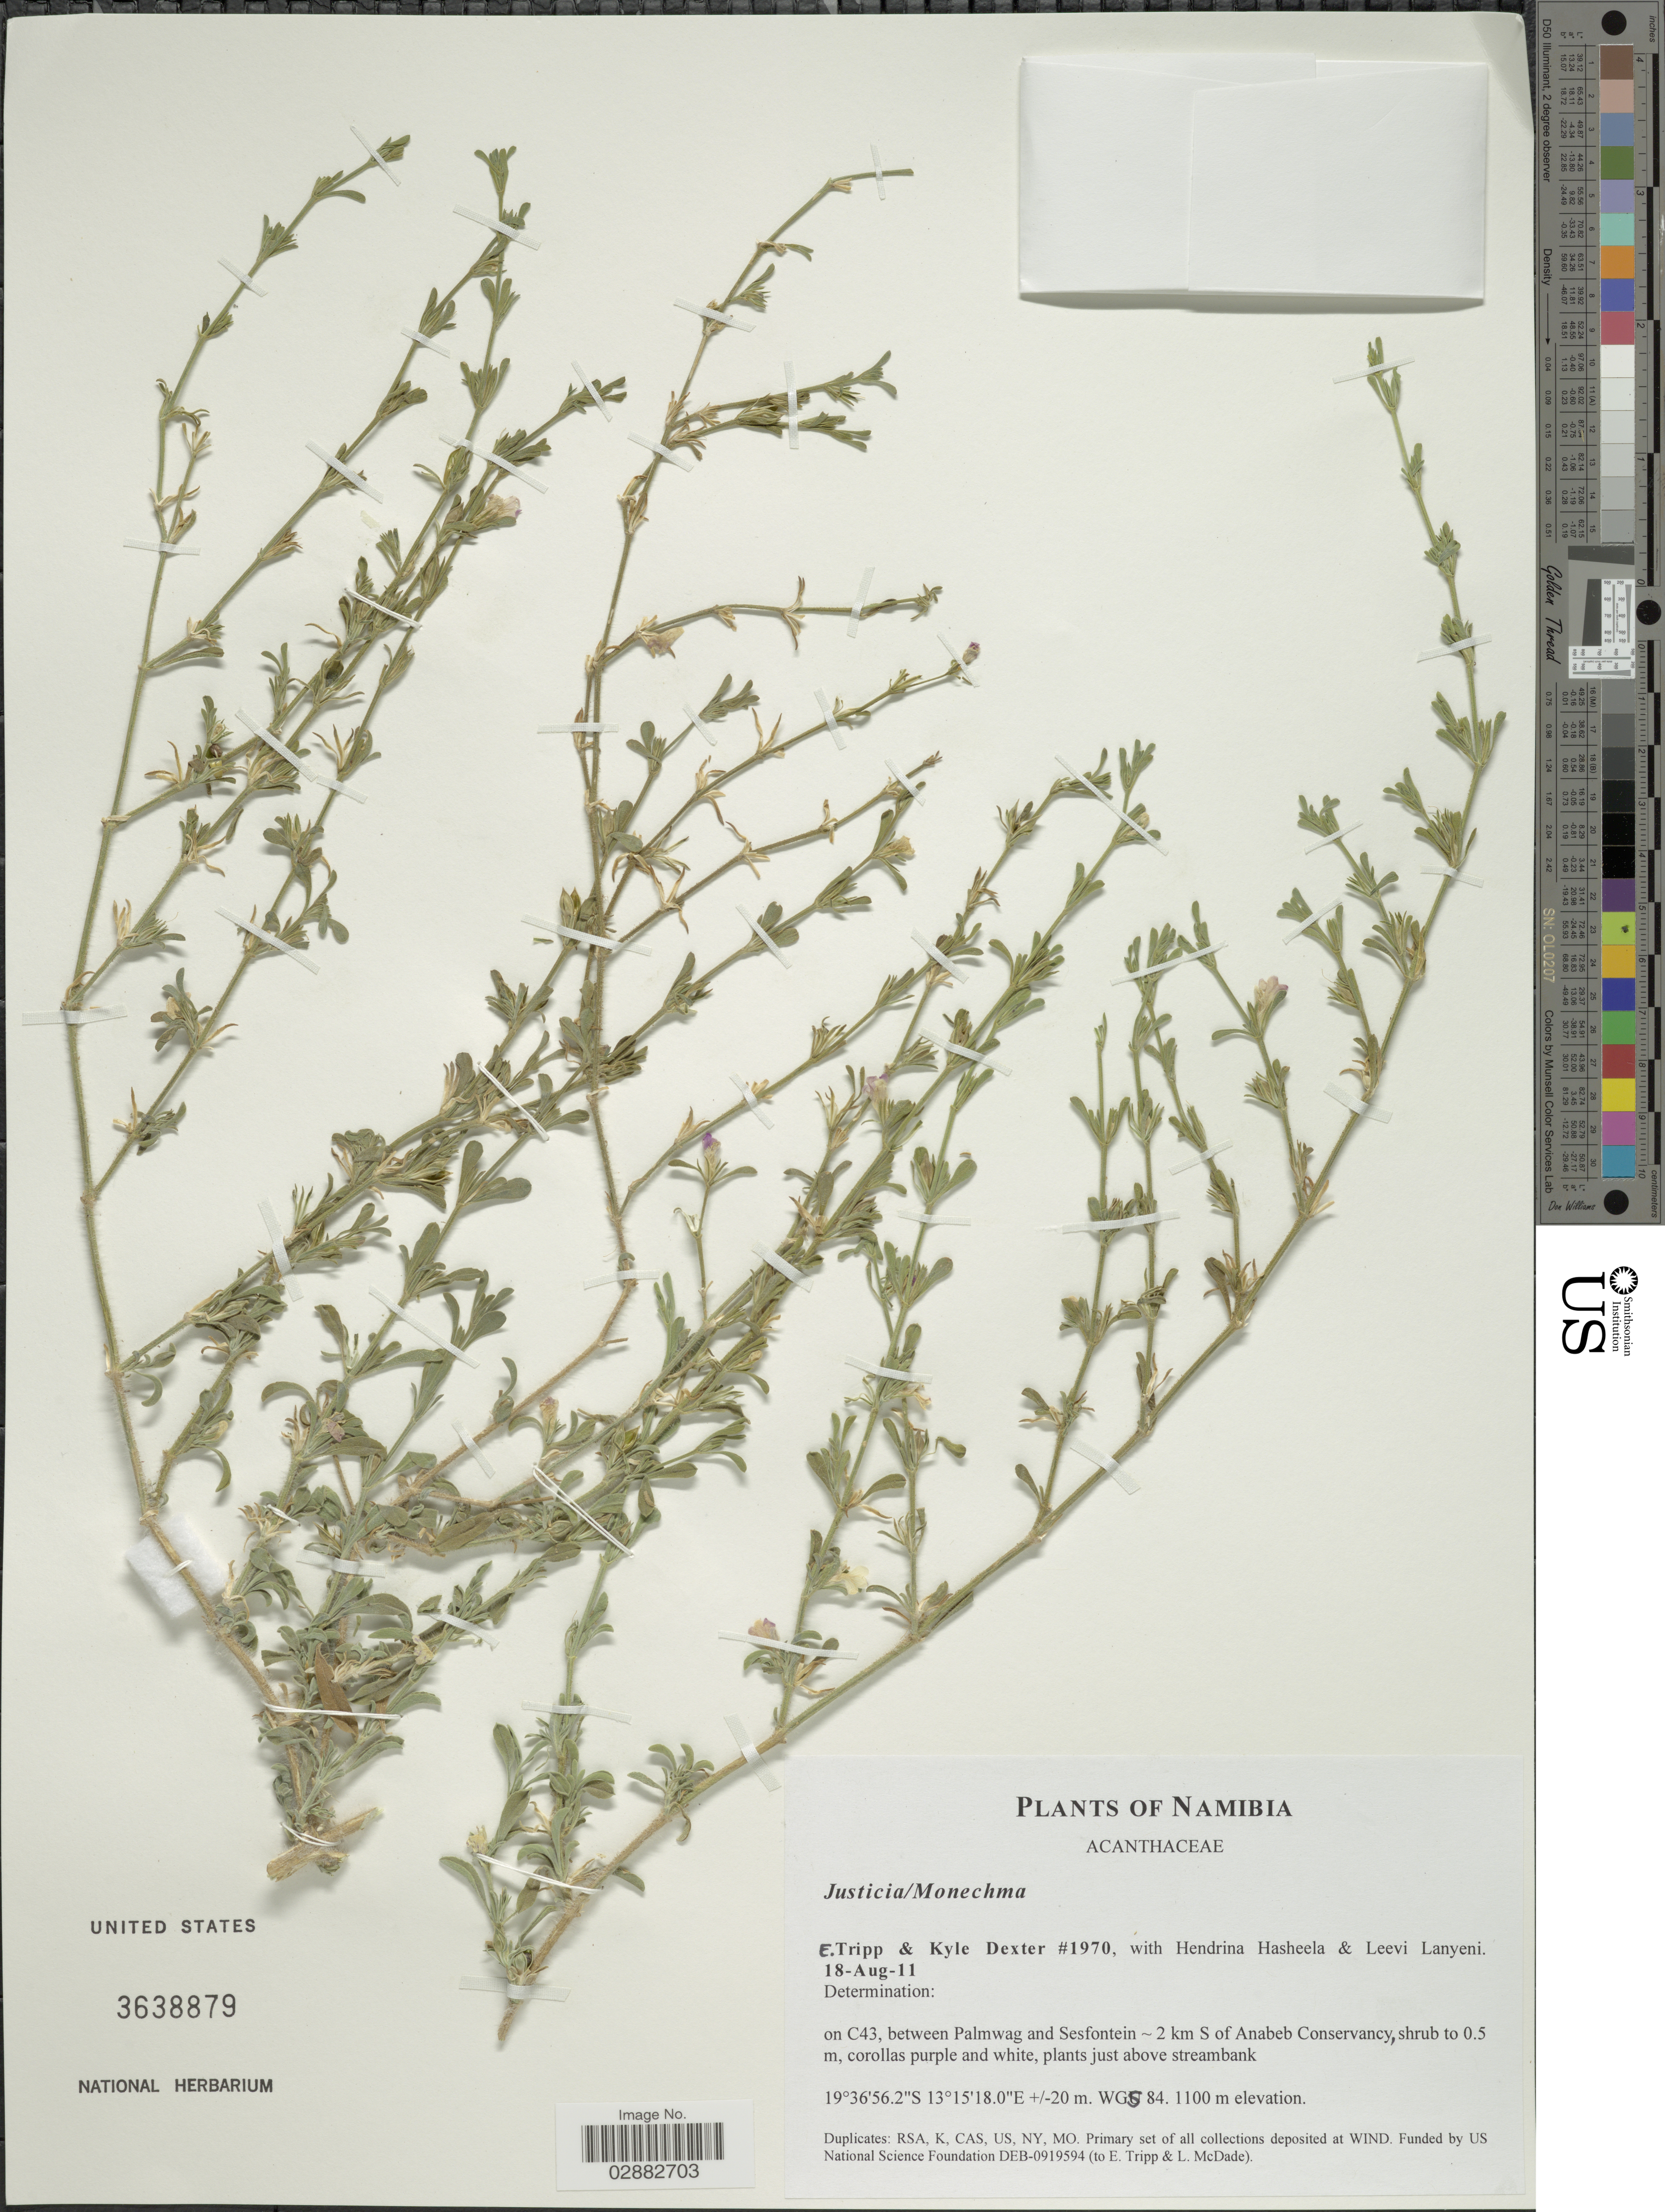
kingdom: Plantae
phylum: Tracheophyta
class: Magnoliopsida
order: Lamiales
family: Acanthaceae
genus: Justicia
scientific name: Justicia sp.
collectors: E. Tripp, K. Dexter, H. Hasheela & L. Lanyeni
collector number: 1970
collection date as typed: Transcribed d/m/y: 18/8/11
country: Namibia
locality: On C43, between Palmwag and Sesfontein - 2 km S of Anabeb Conservancy. ±20 m. WGS 84.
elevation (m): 1100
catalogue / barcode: US 3638878